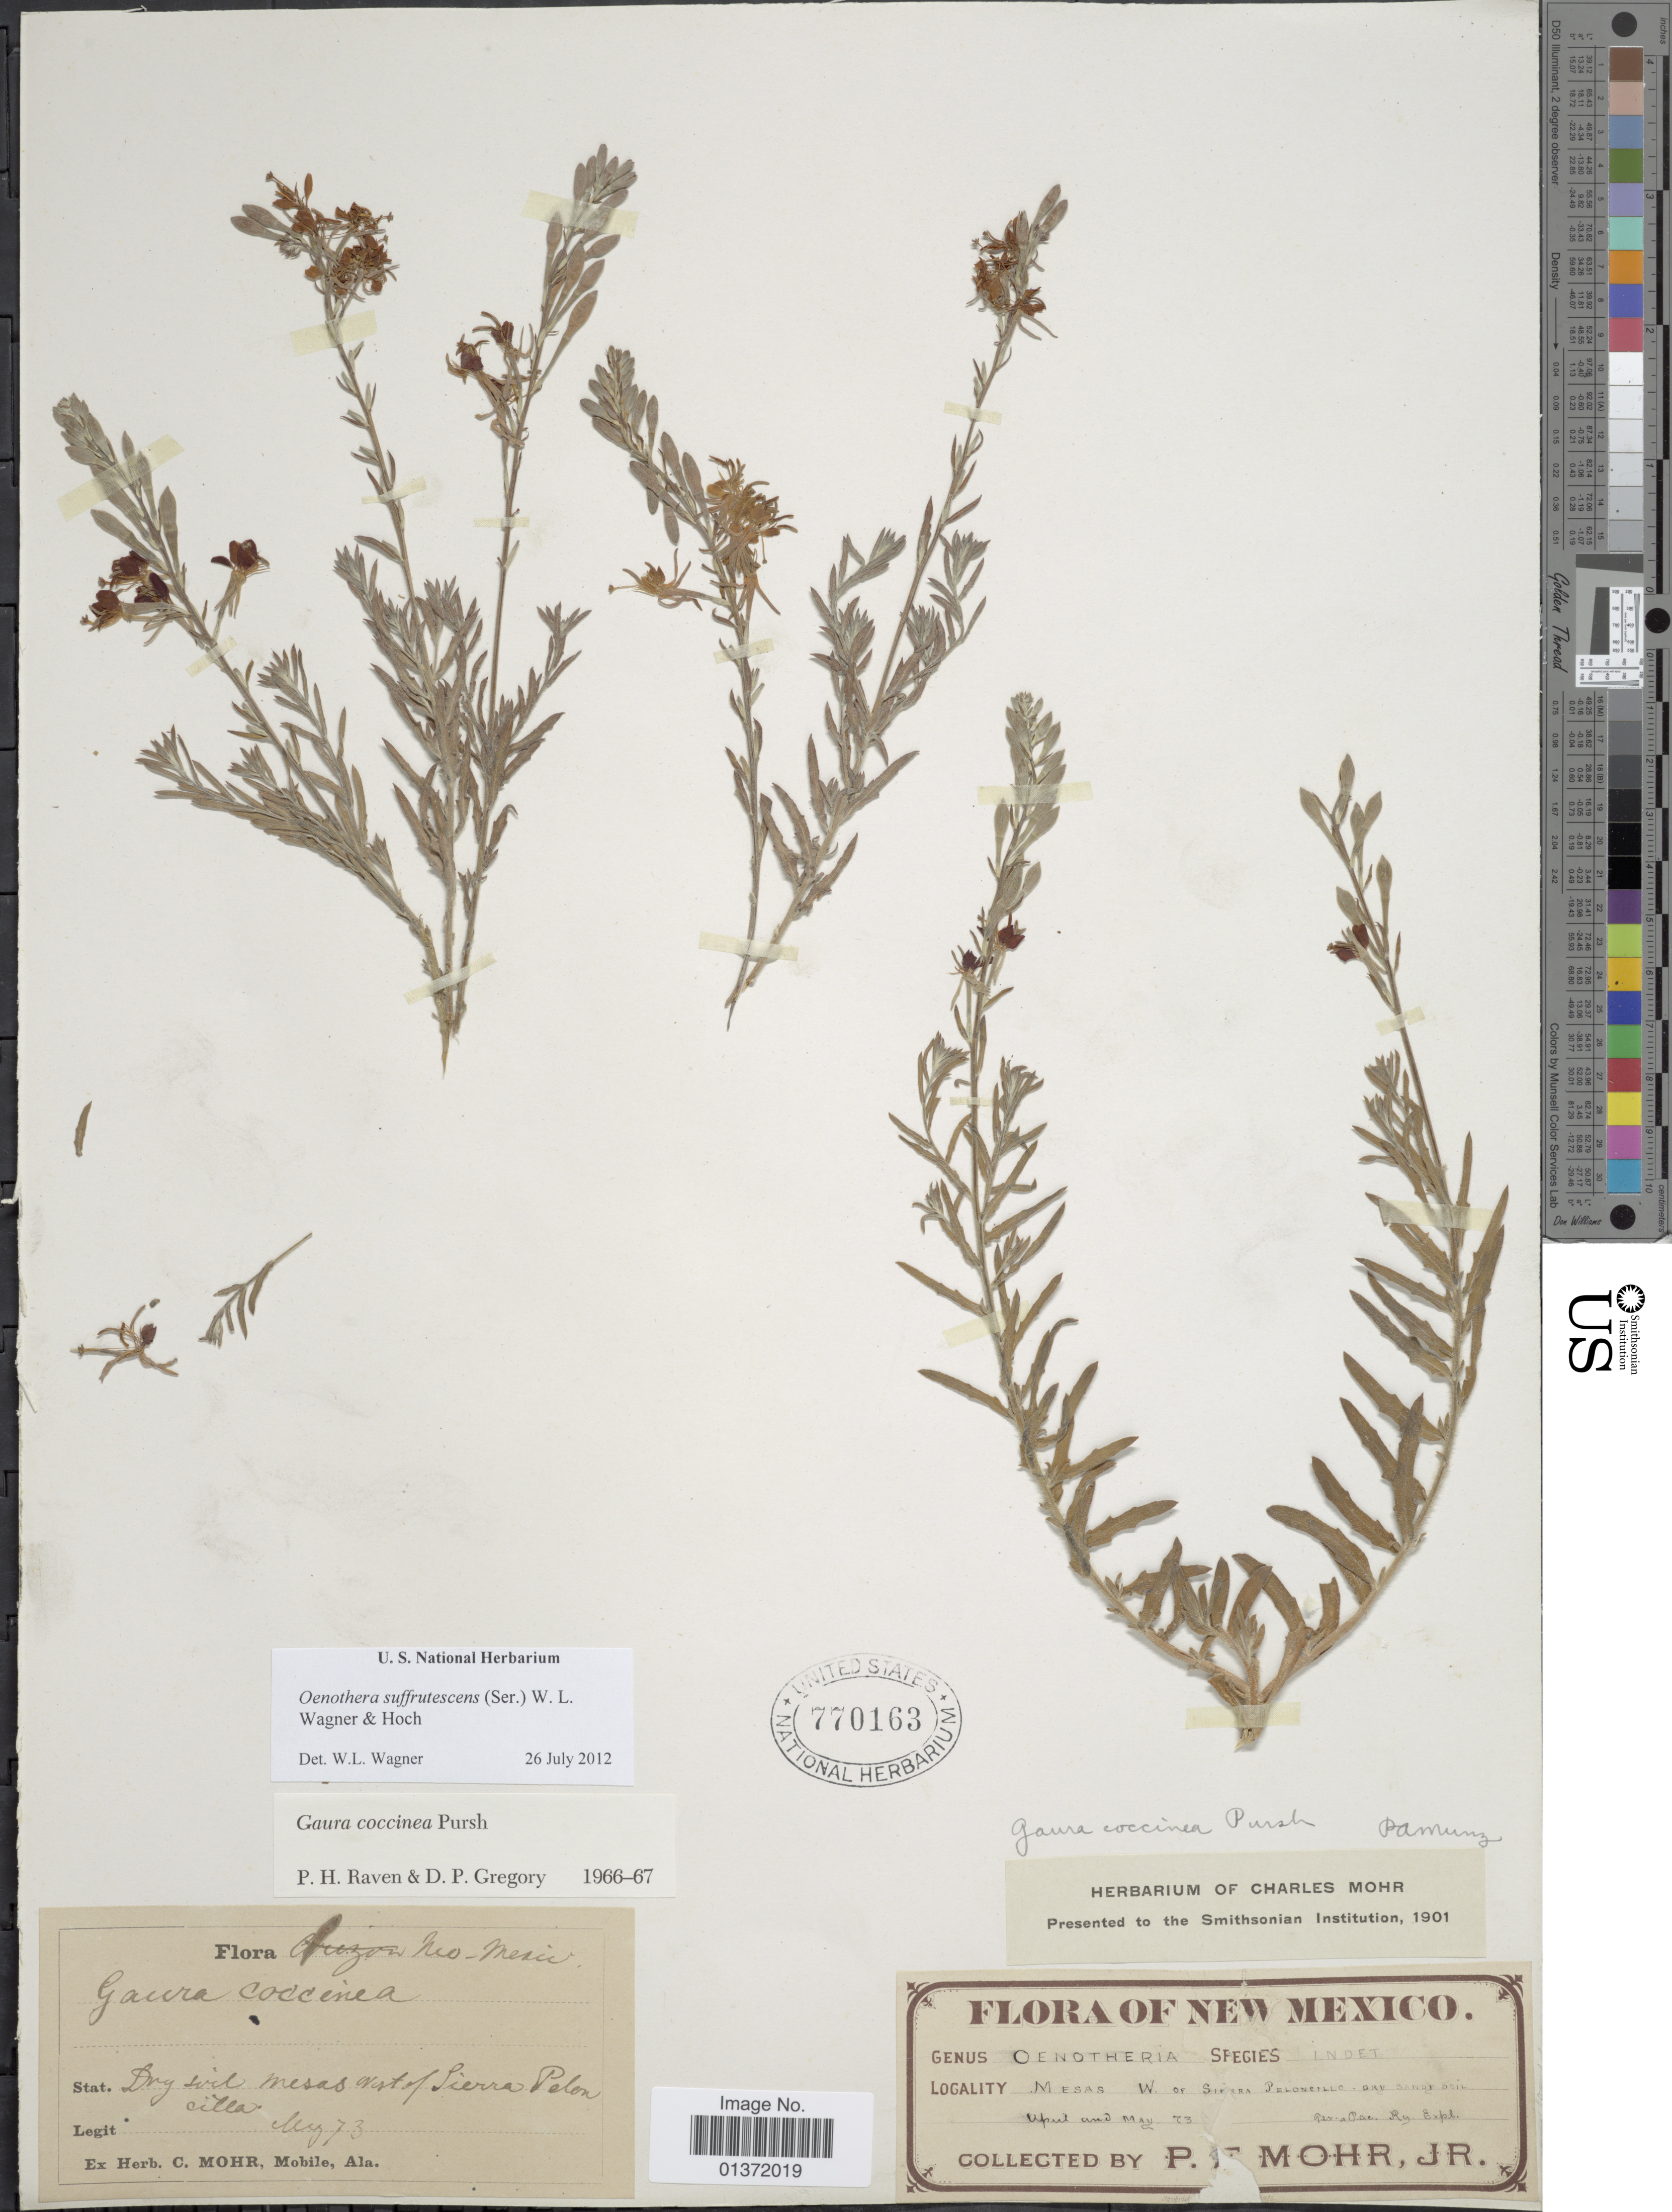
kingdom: Plantae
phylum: Tracheophyta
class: Magnoliopsida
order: Myrtales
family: Onagraceae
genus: Oenothera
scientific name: Oenothera suffrutescens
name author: (Ser.) W.L. Wagner & Hoch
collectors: P. F. Mohr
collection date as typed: Transcribed d/m/y: /4/73 to /5/73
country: United States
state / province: New Mexico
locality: Mesas, W. of Sierra Peloncillo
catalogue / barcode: US 770163